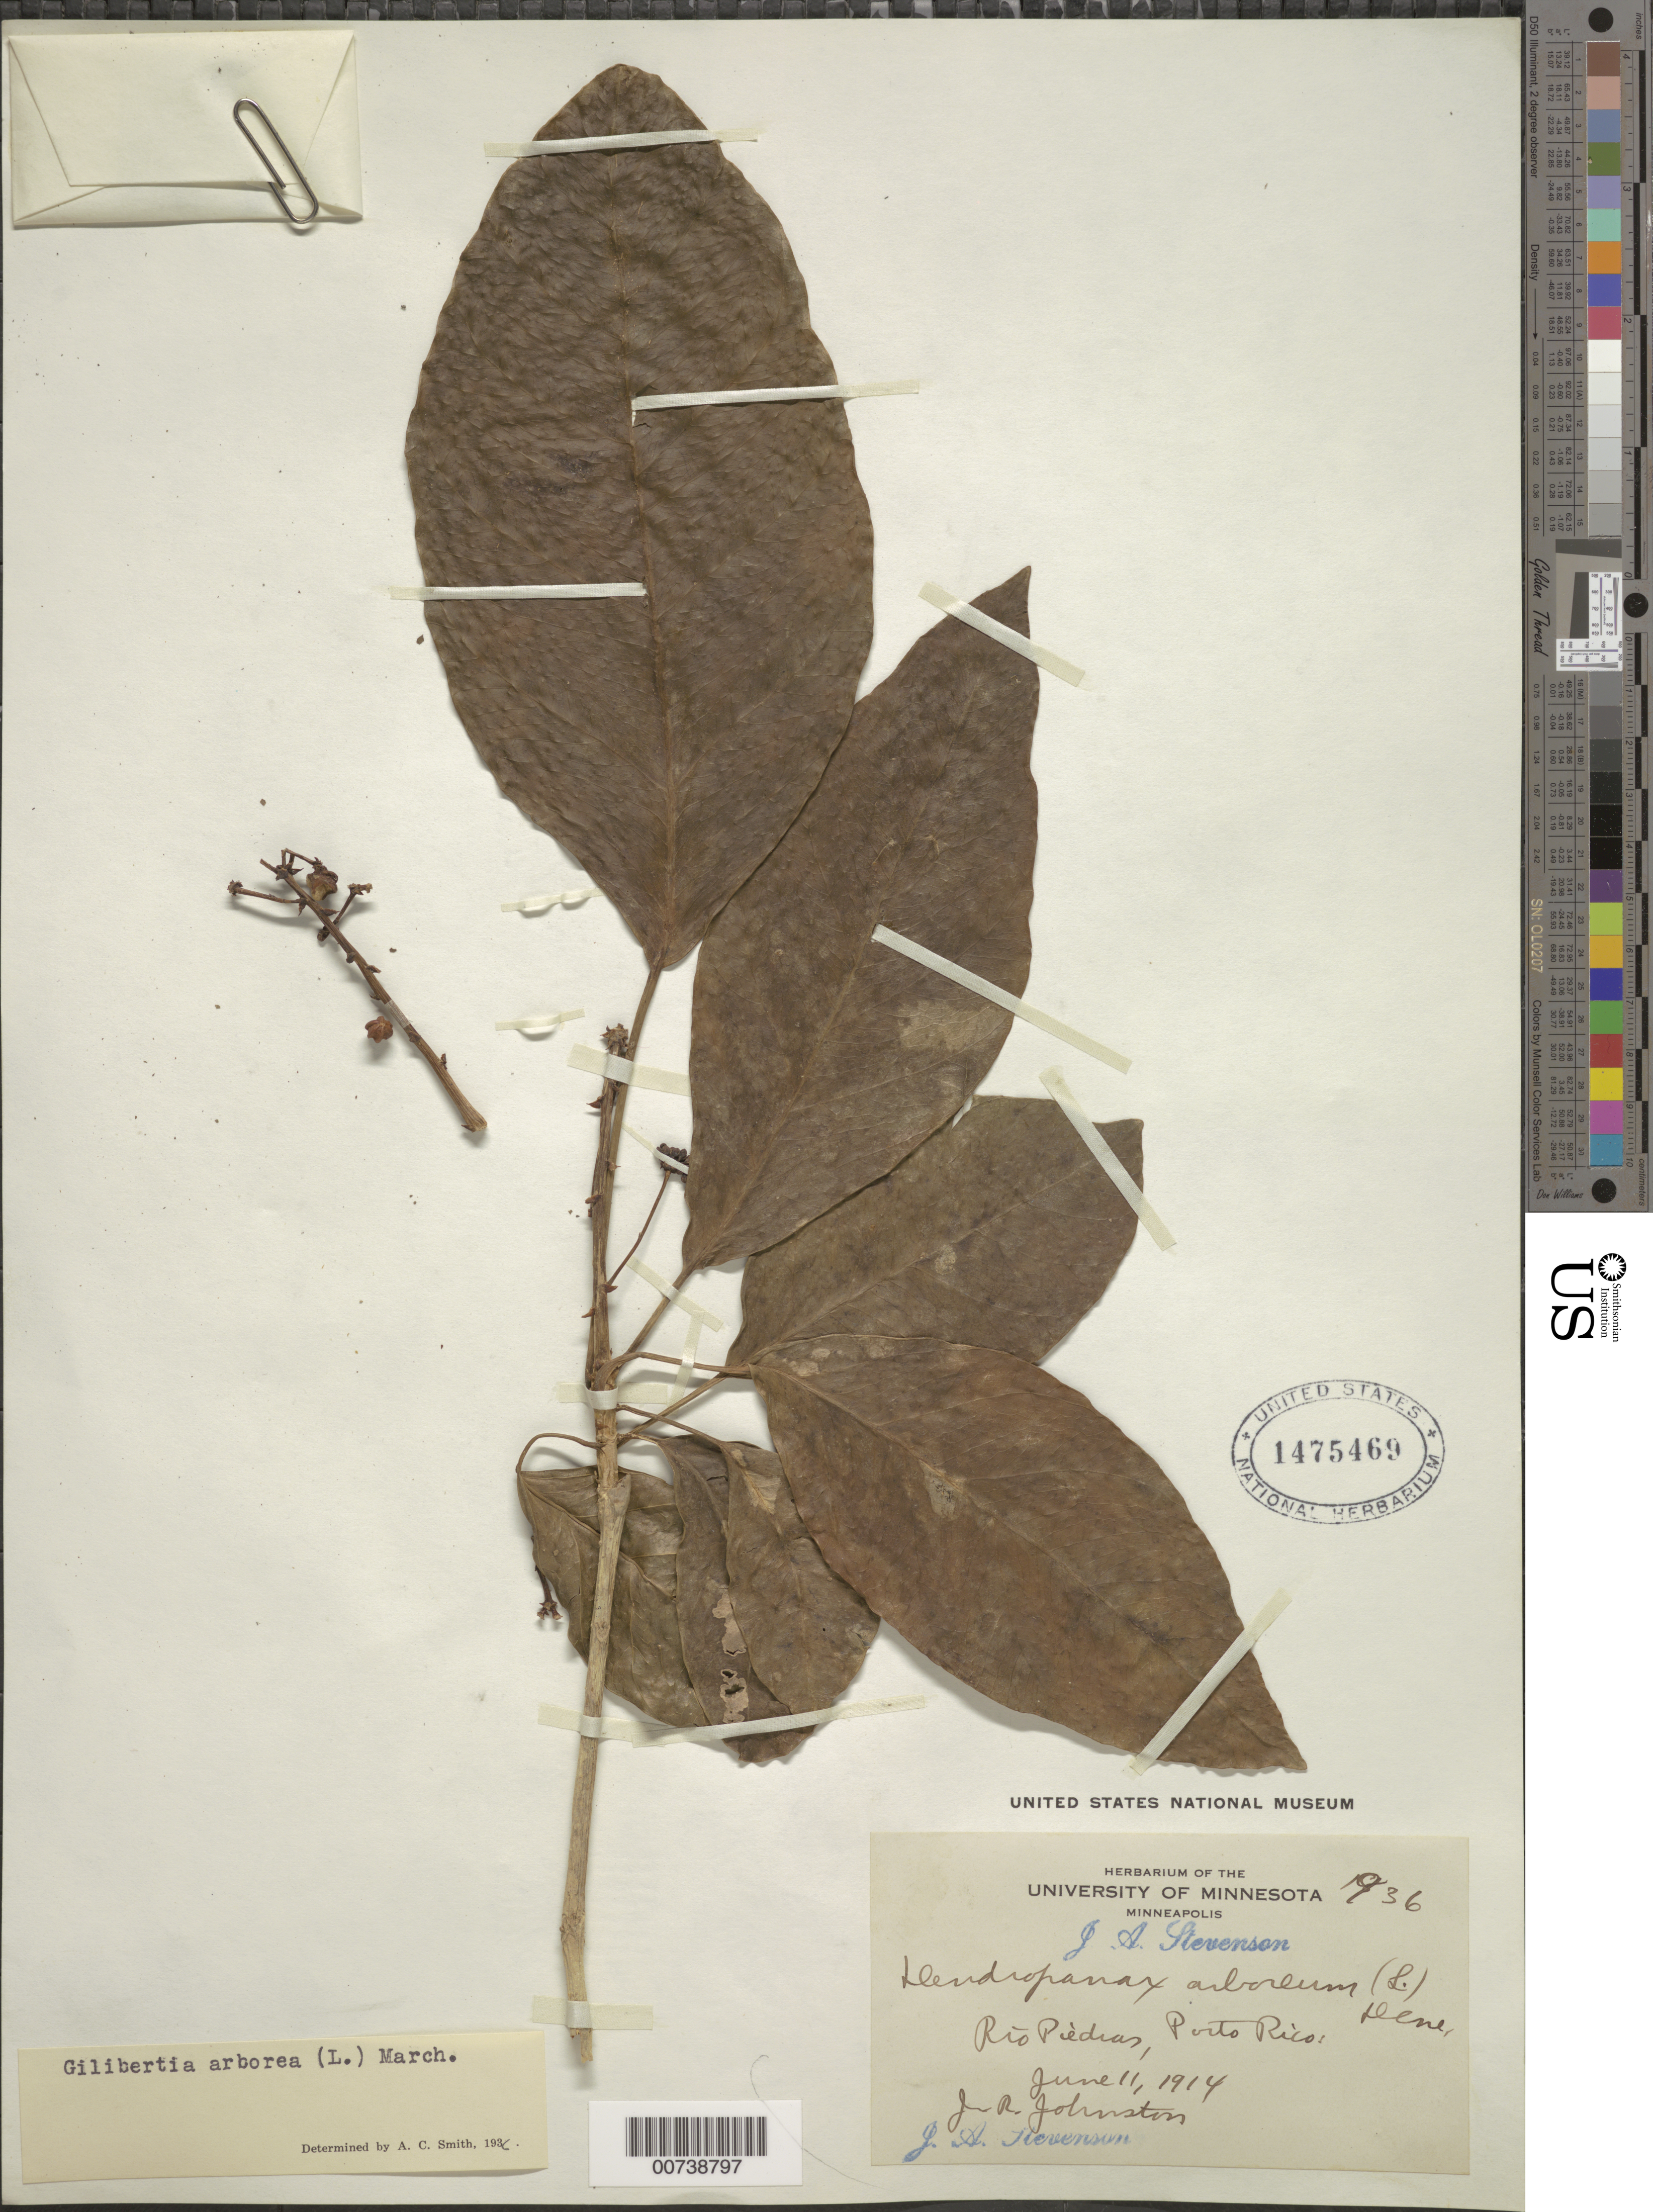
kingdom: Plantae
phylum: Tracheophyta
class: Magnoliopsida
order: Apiales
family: Araliaceae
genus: Dendropanax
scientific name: Dendropanax arboreus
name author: (L.) Decne. & Planch.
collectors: J. Johnston & J. A. Stevenson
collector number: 936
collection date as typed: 11 Jun 1914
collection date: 1914-06-11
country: Puerto Rico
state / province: San Juan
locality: Rio Piedras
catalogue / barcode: US 1475469